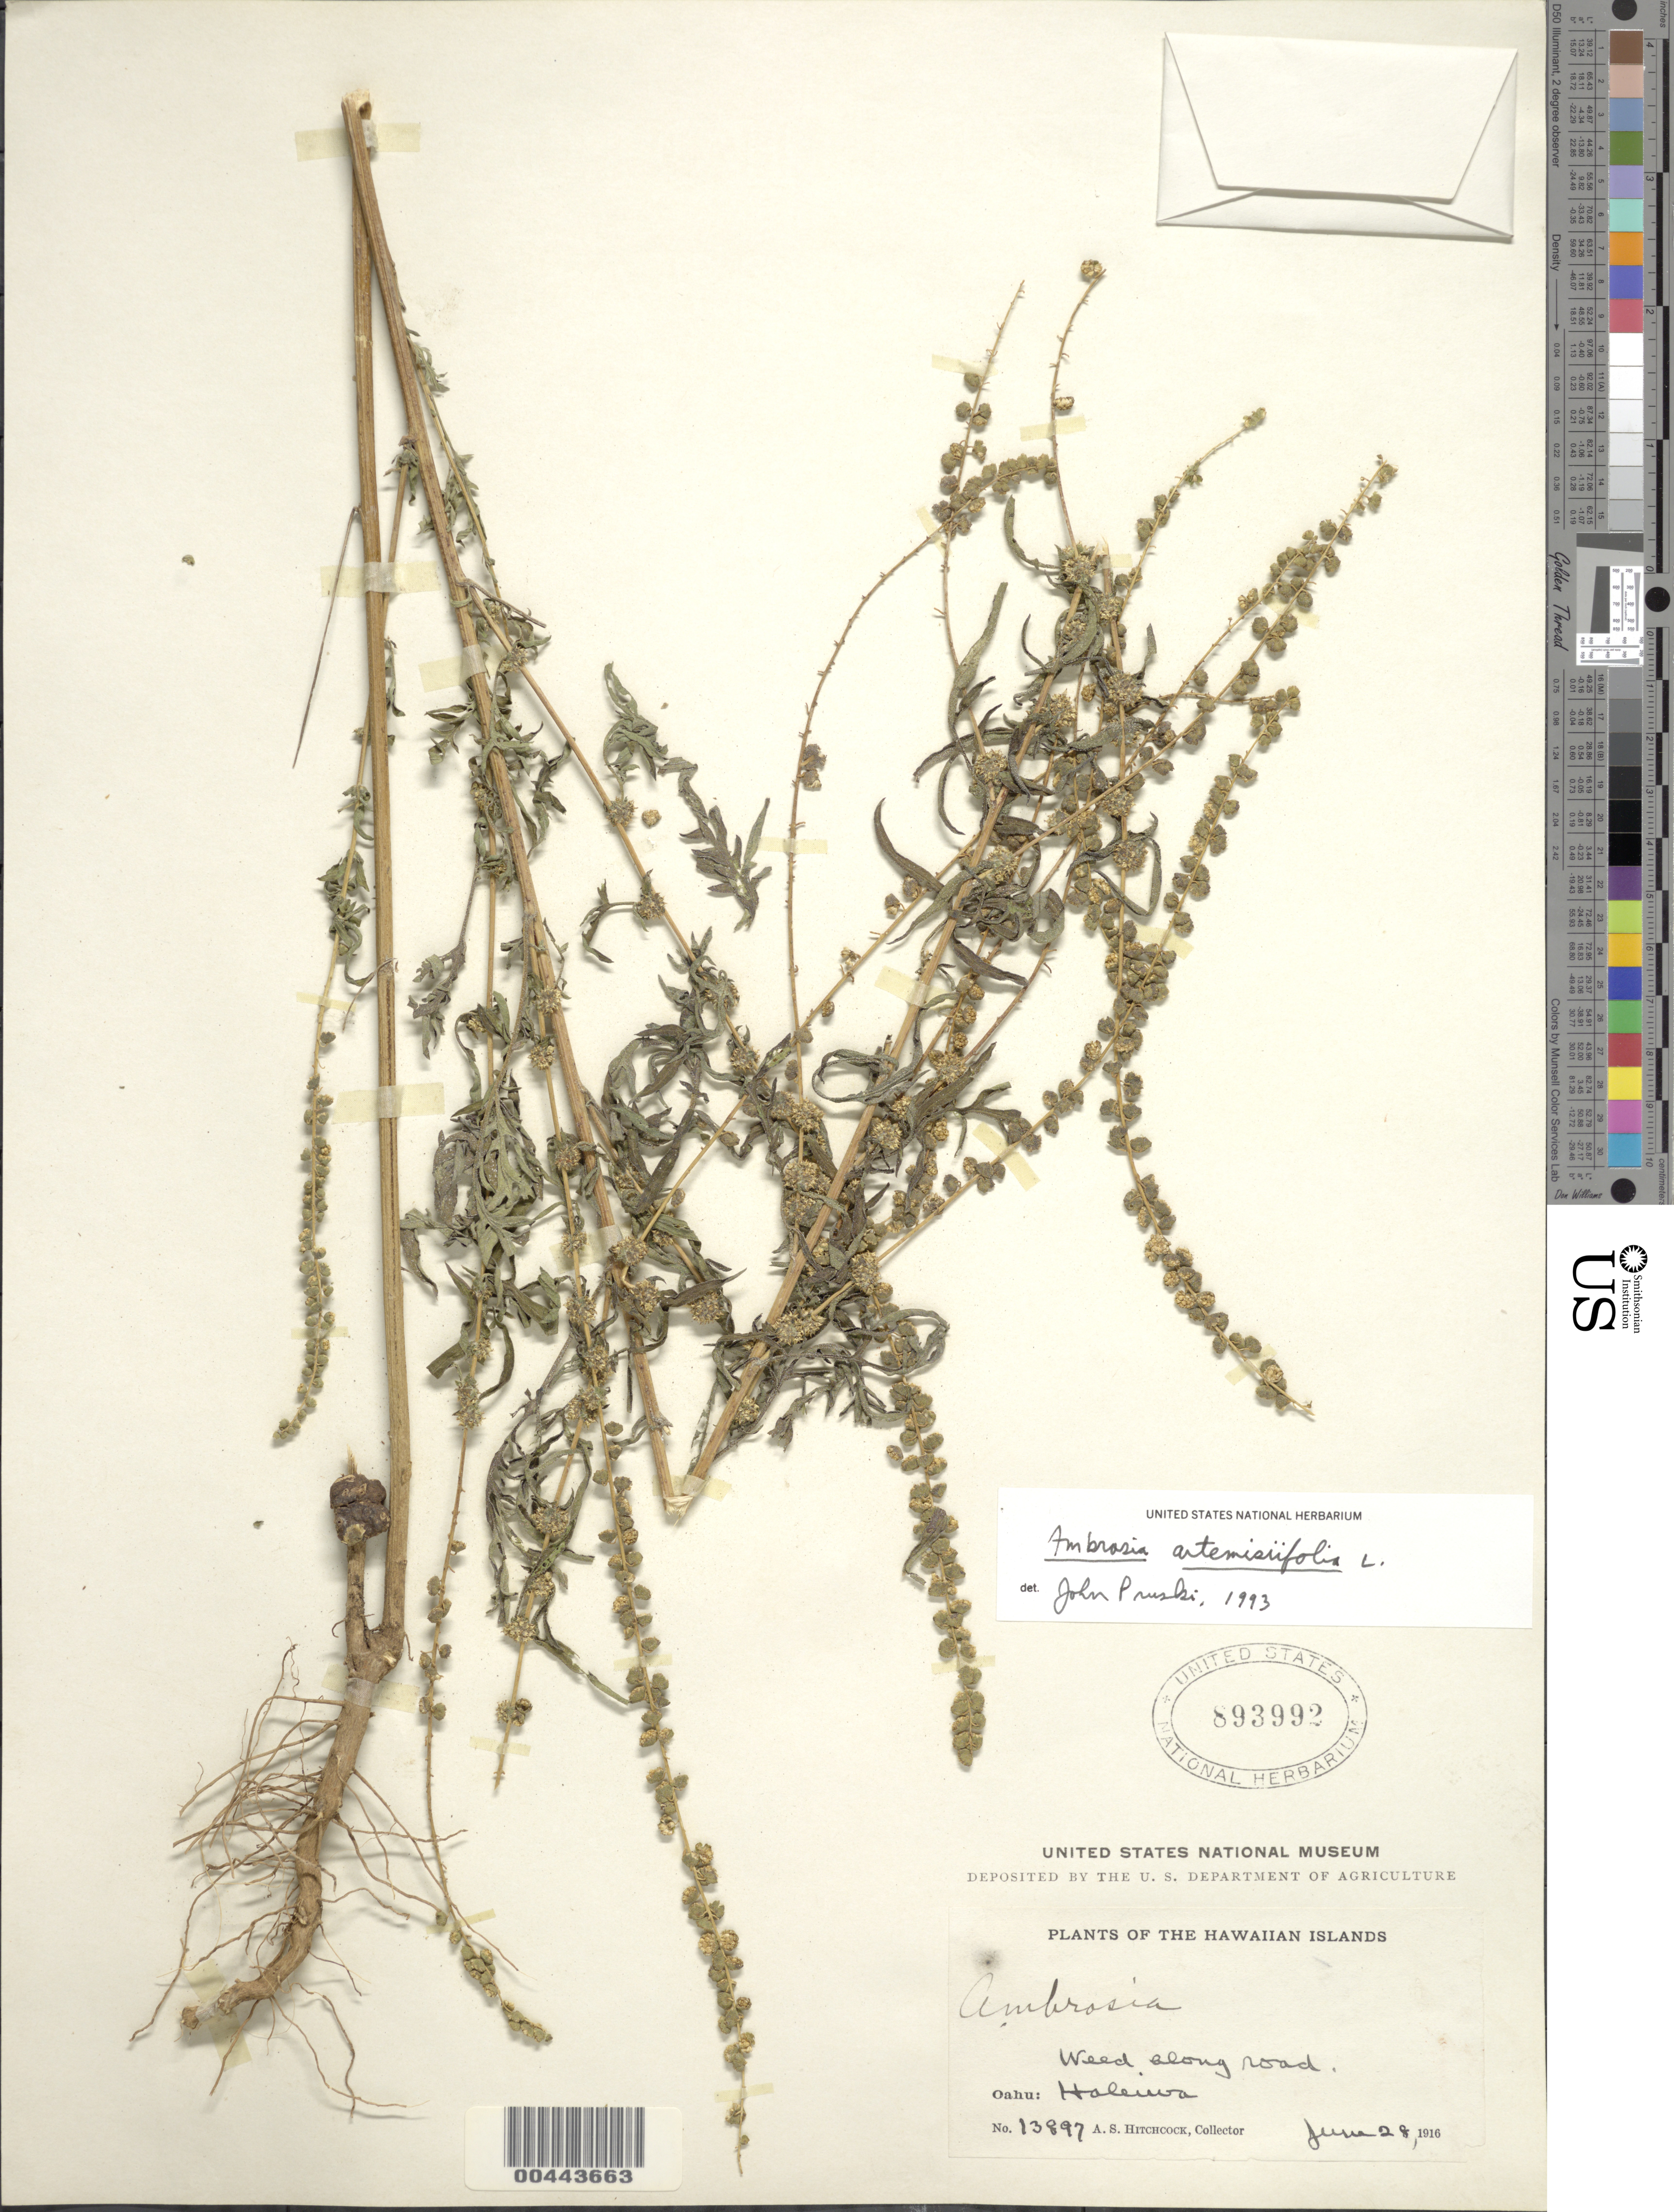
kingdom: Plantae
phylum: Tracheophyta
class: Magnoliopsida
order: Asterales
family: Asteraceae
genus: Ambrosia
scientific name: Ambrosia artemisiifolia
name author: L.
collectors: A. S. Hitchcock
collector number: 13897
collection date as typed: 28 Jun 1916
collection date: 1916-06-28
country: United States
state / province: Hawaii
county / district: Honolulu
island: Oahu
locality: Haleiwa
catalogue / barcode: US 893992